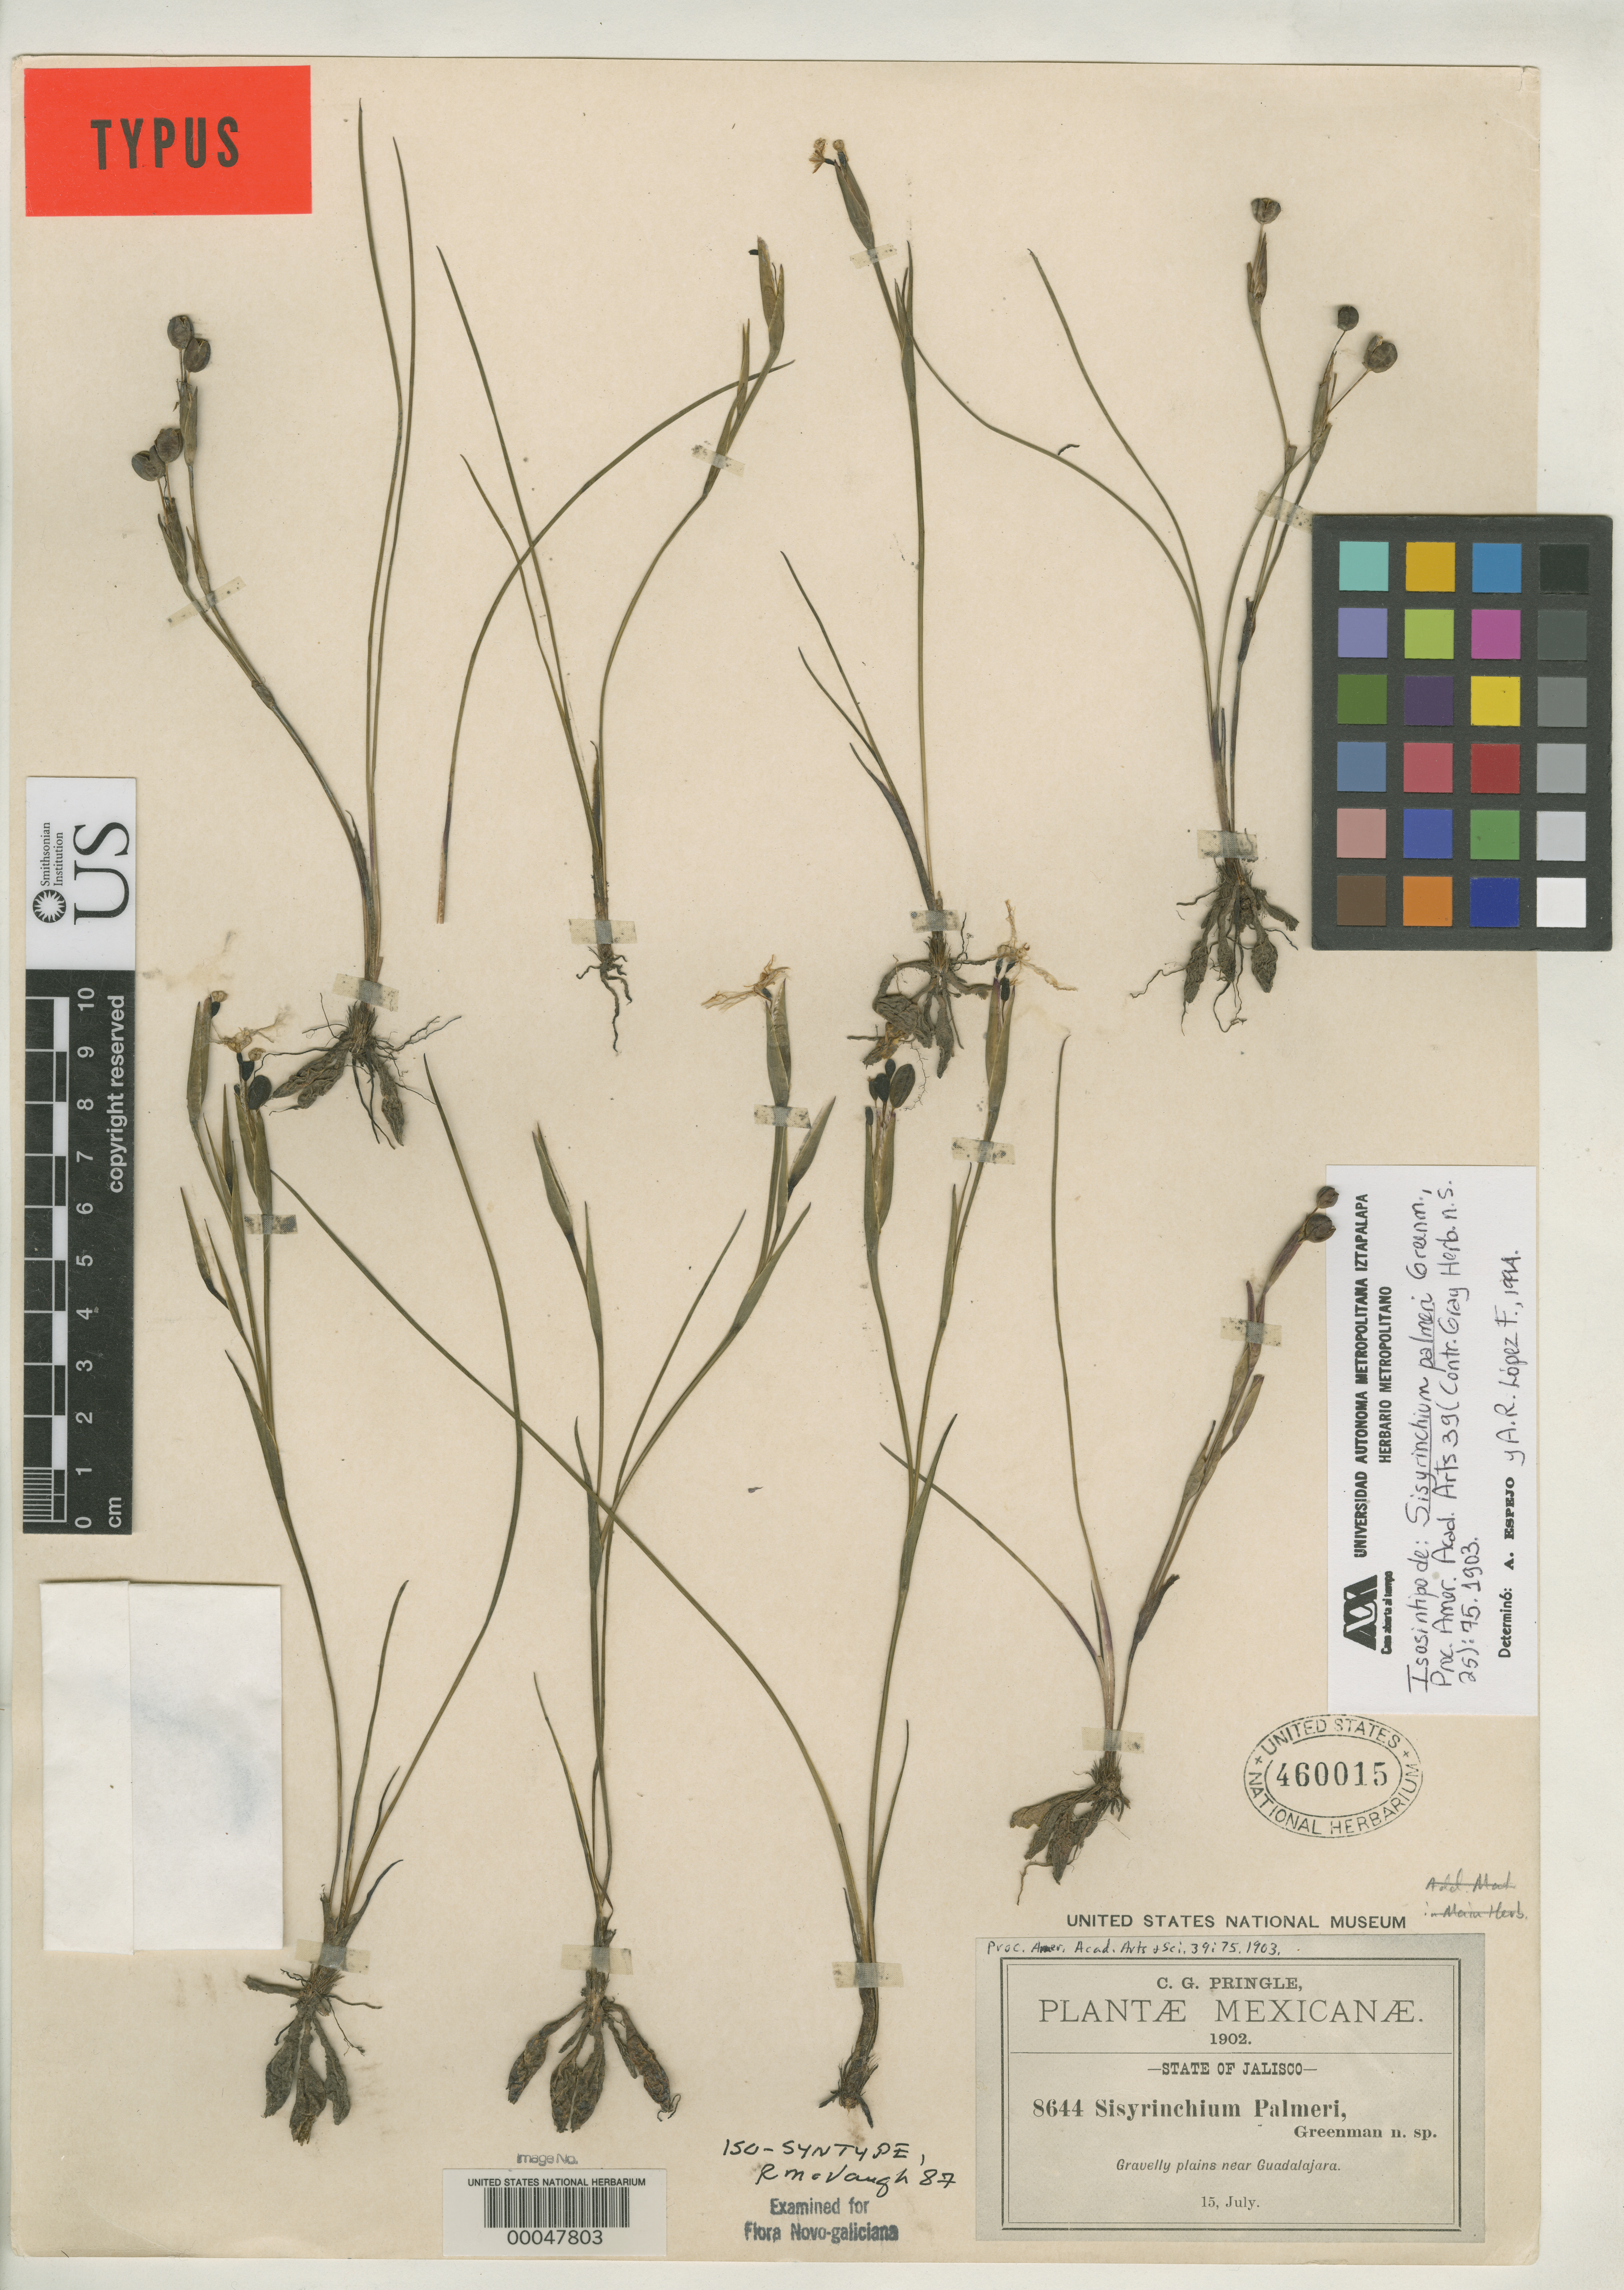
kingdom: Plantae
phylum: Tracheophyta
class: Liliopsida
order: Asparagales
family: Iridaceae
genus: Sisyrinchium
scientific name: Sisyrinchium palmeri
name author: Greenm.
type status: Isosyntype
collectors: C. G. Pringle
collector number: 8644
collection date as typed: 15 Jul 1902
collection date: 1902-07-15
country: Mexico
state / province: Jalisco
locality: Plains near Guadalajara.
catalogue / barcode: US 460015